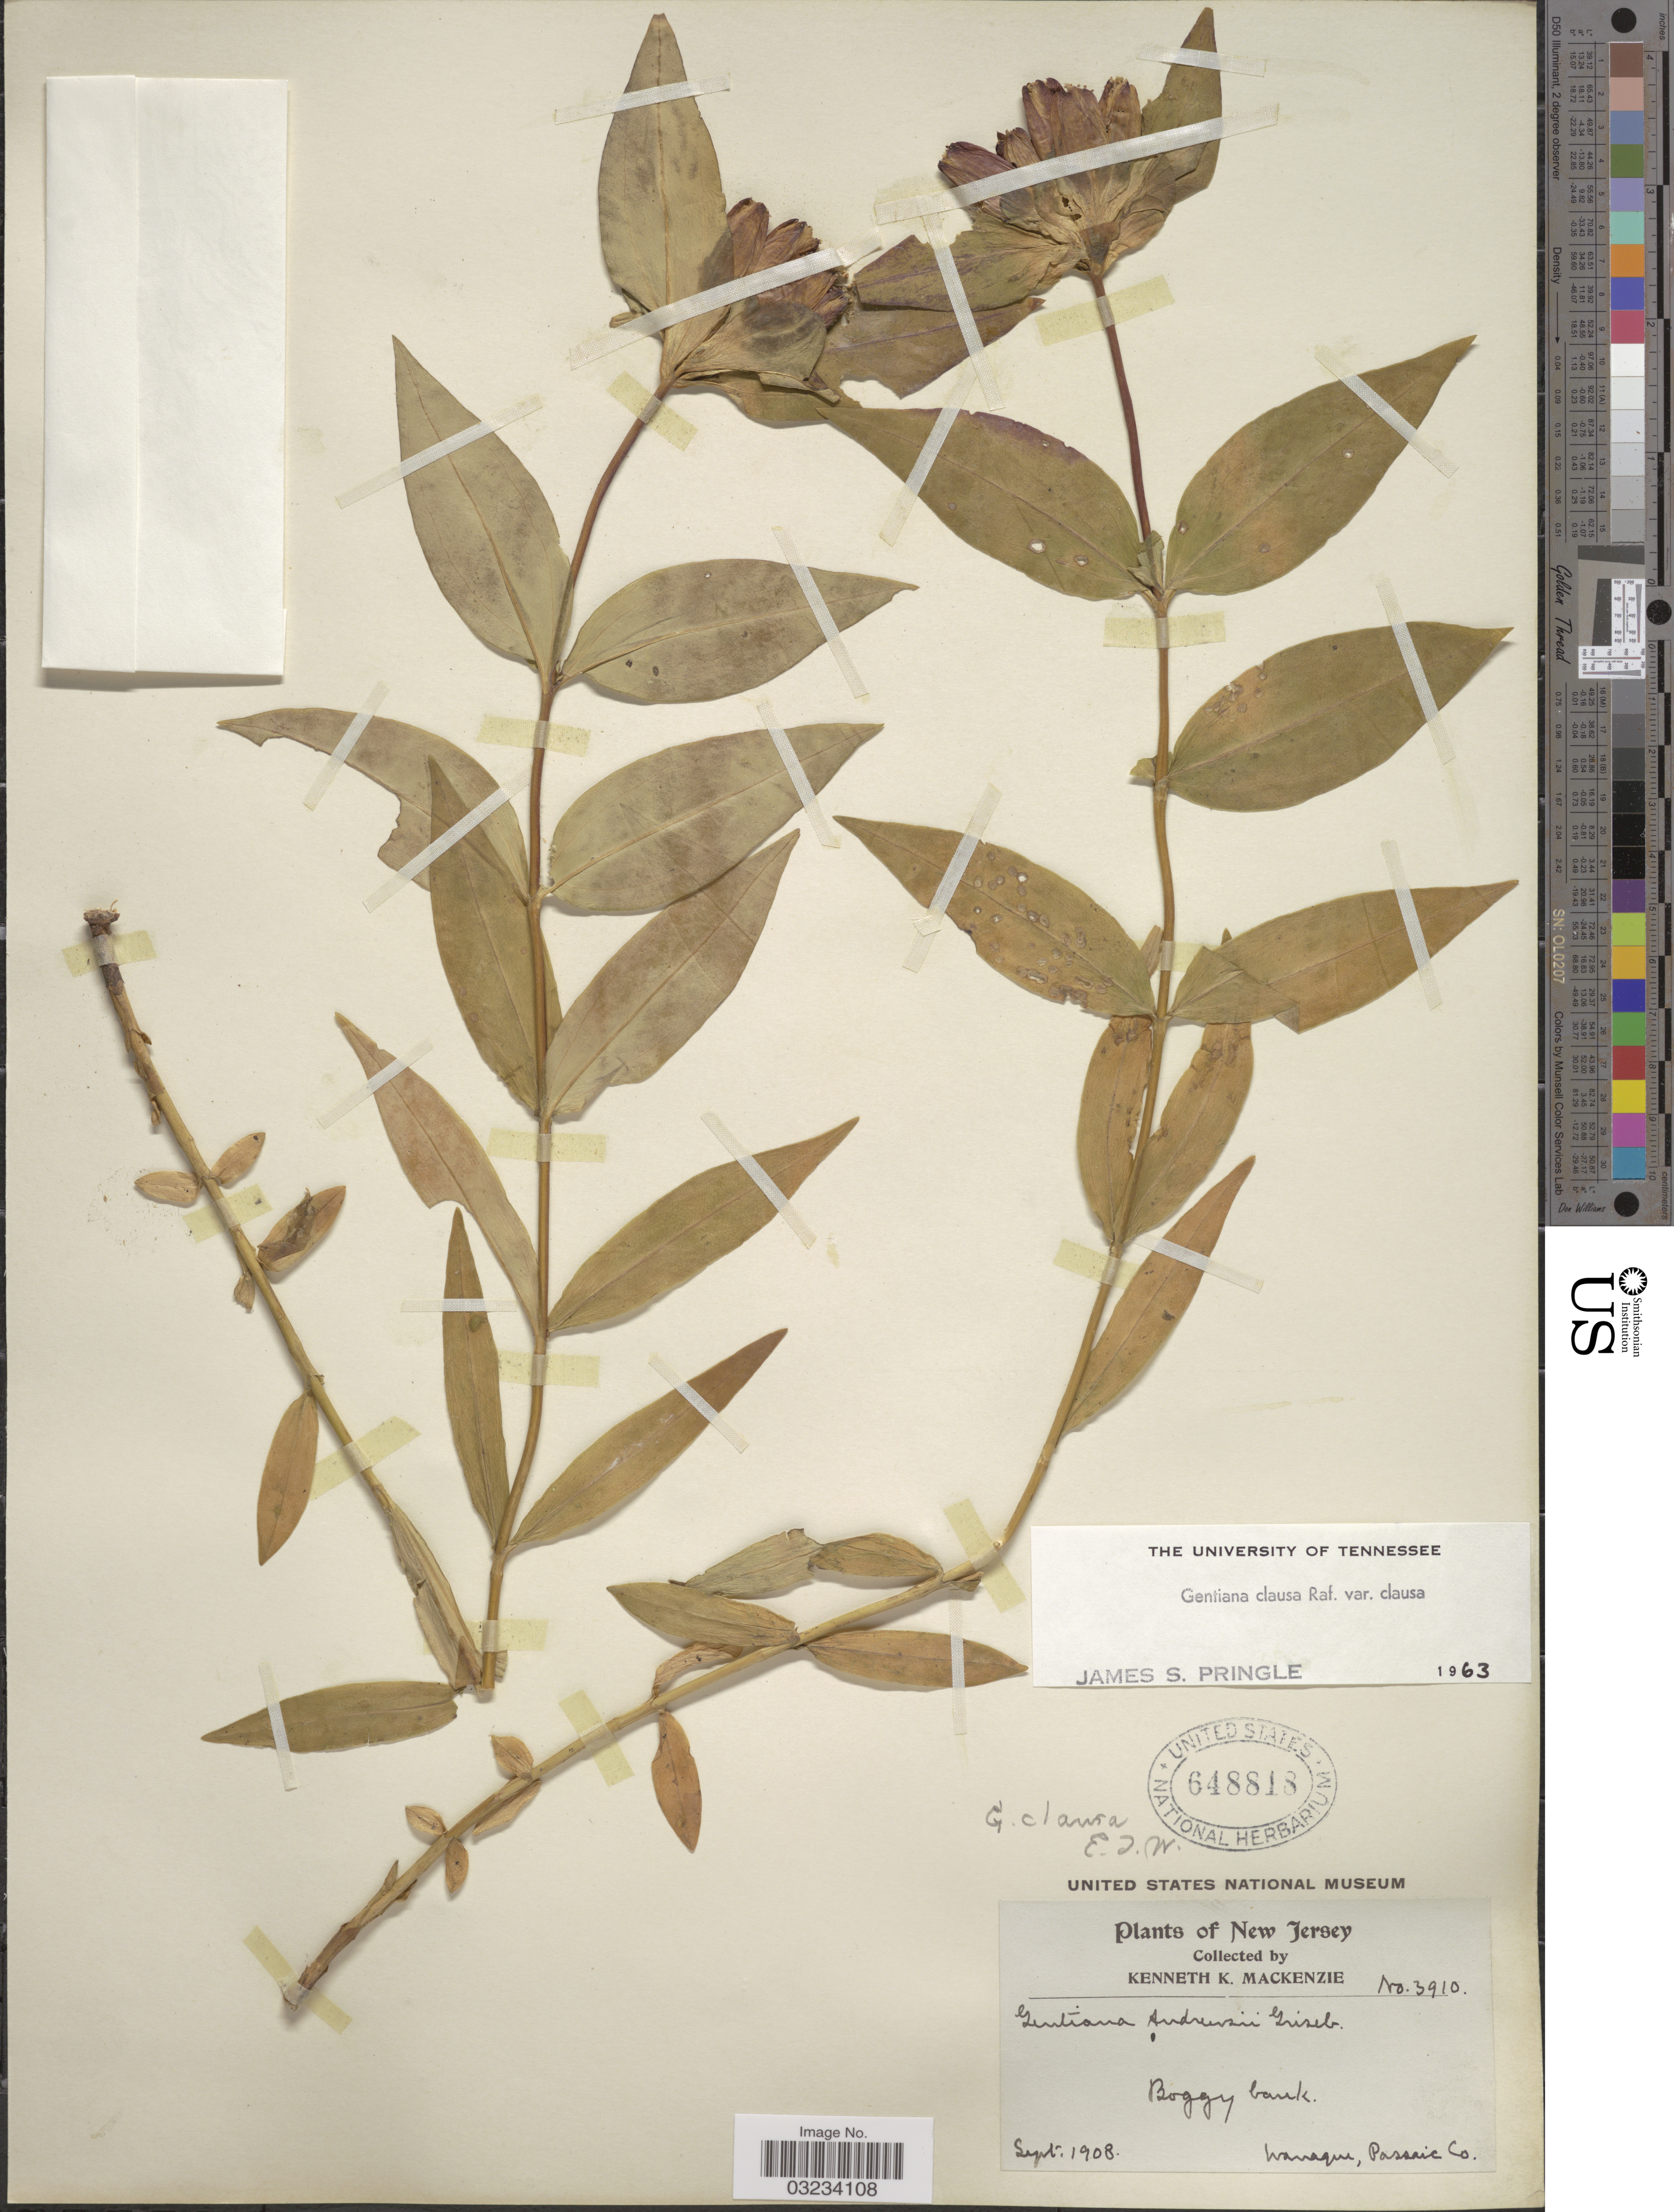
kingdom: Plantae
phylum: Tracheophyta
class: Magnoliopsida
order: Gentianales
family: Gentianaceae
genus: Gentiana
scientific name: Gentiana clausa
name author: Raf.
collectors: K. K. Mackenzie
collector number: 3910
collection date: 1908-09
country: United States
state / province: New Jersey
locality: Wanaque, Passaic Co.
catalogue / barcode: US 648818